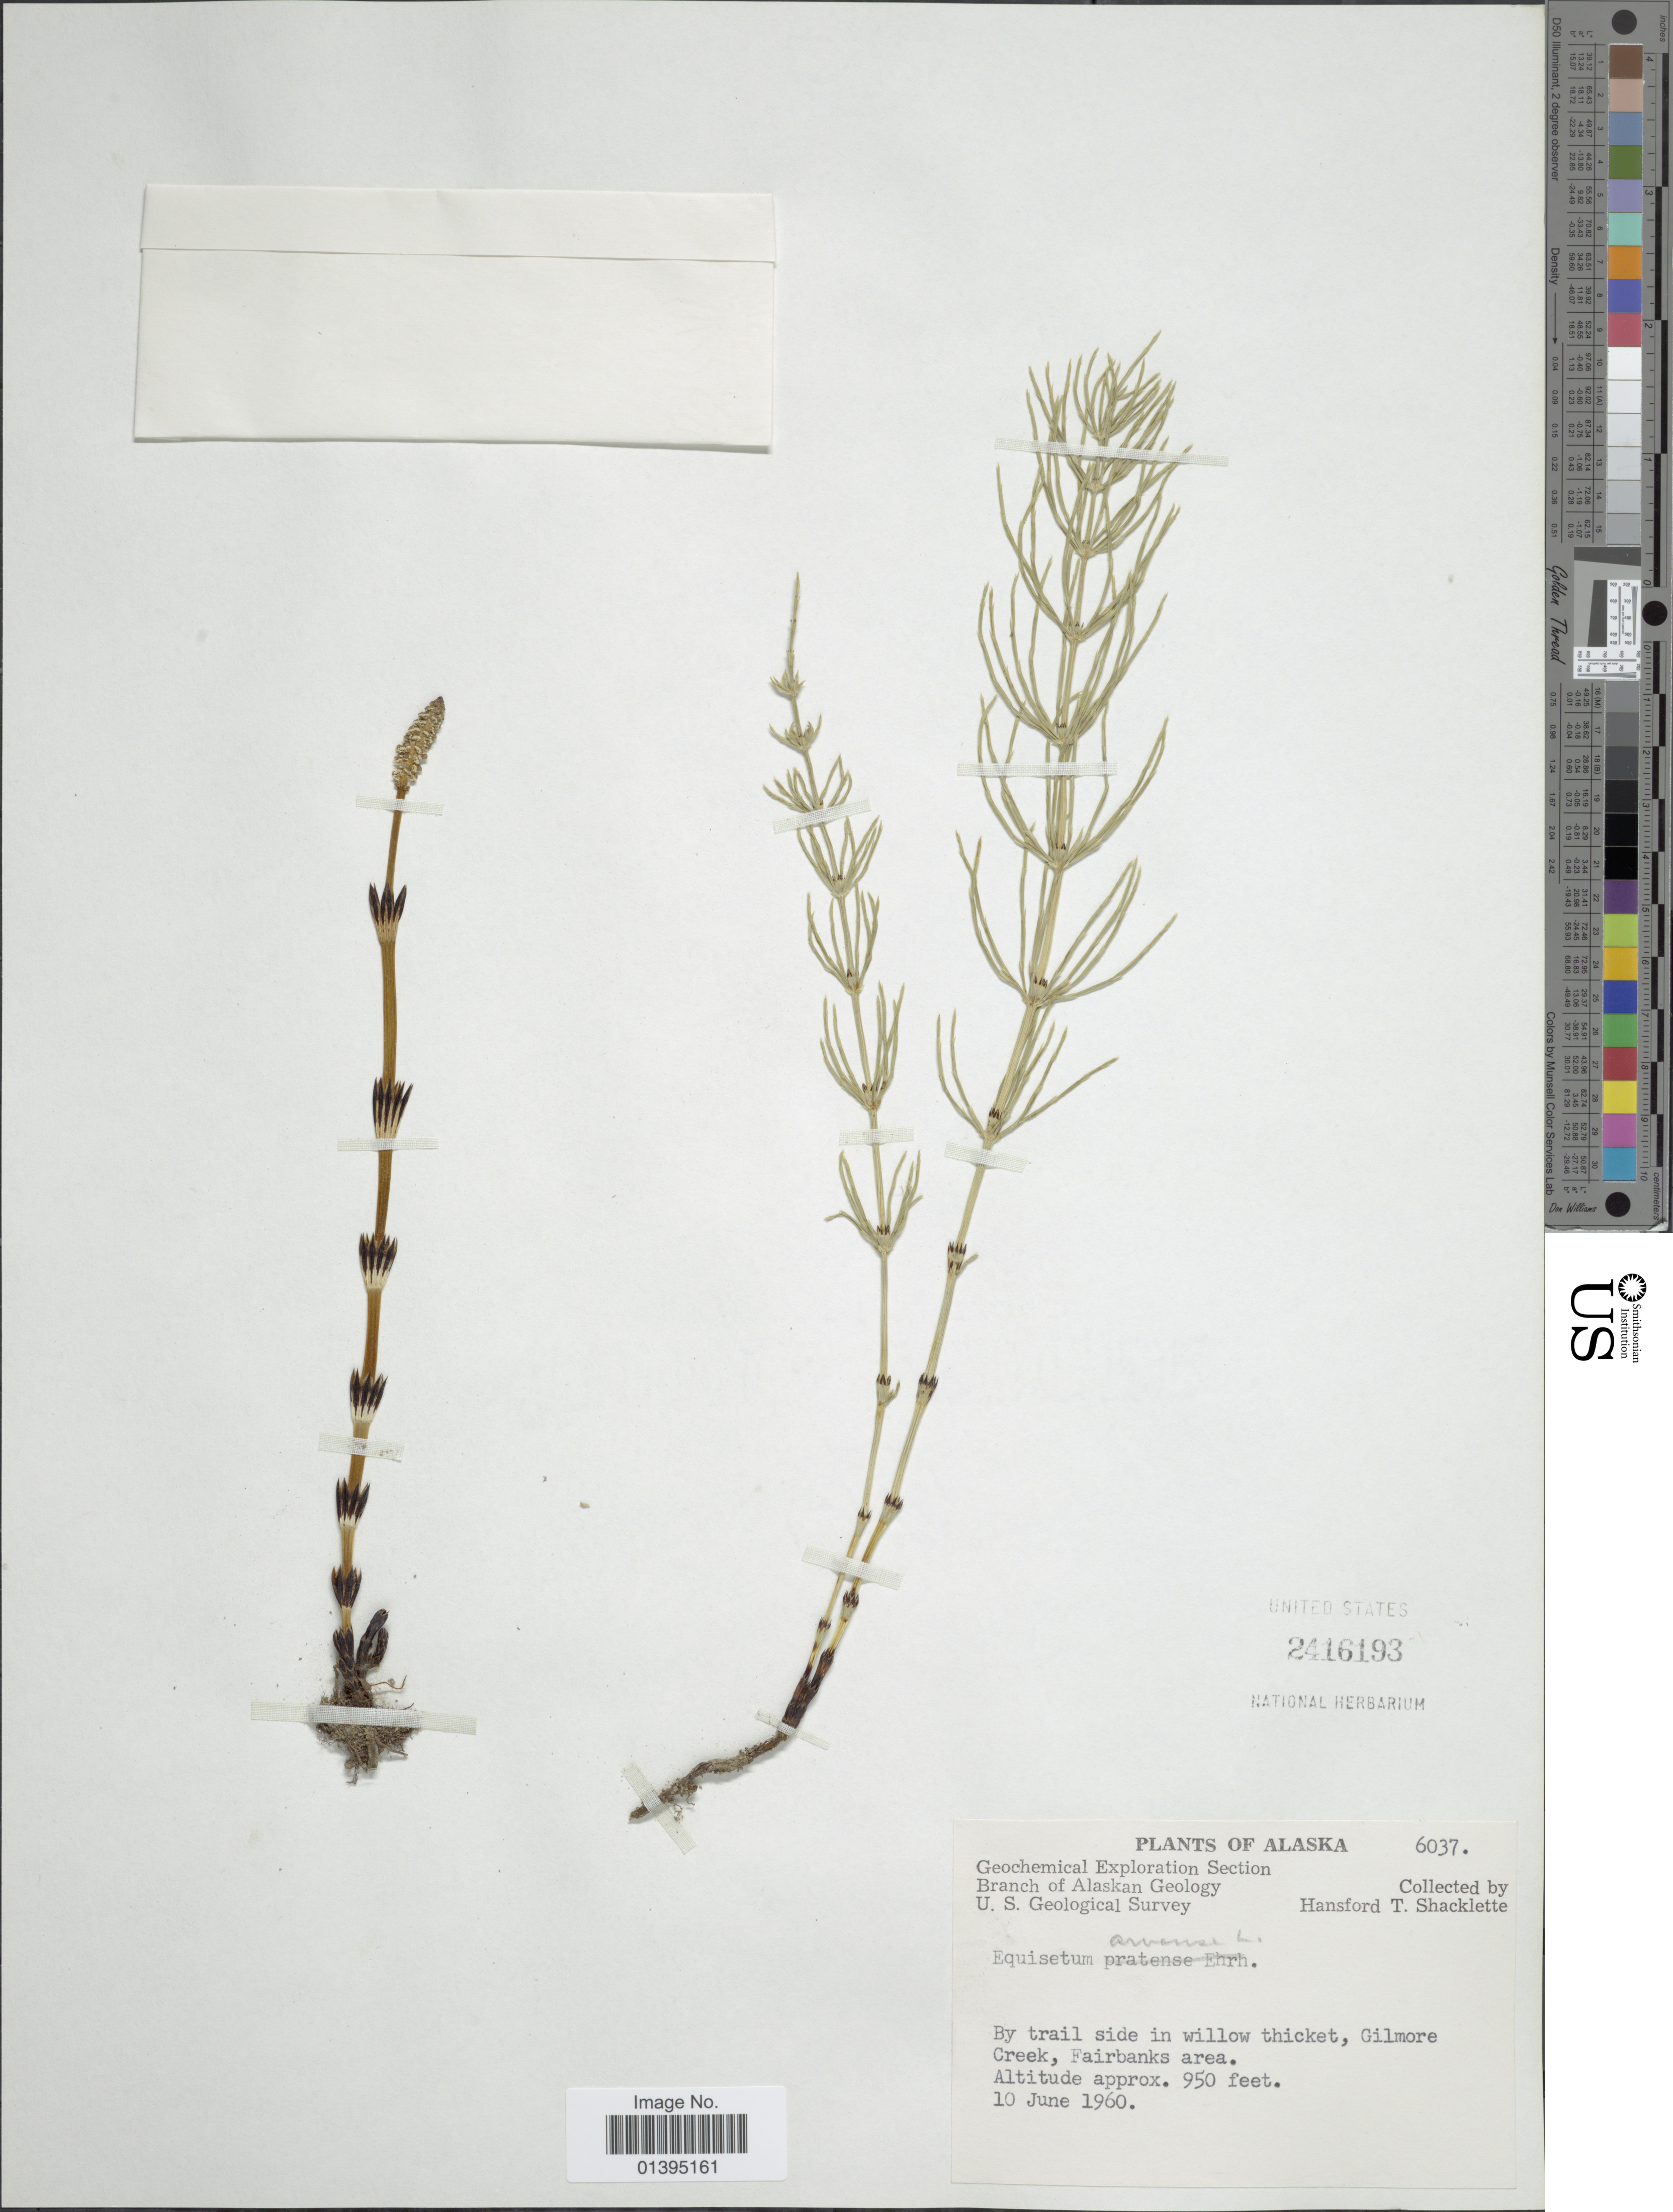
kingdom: Plantae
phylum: Tracheophyta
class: Polypodiopsida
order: Equisetales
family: Equisetaceae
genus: Equisetum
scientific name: Equisetum arvense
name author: L.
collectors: H. Shacklette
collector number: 6037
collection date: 1960-06-10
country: United States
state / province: Alaska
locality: By trail side in willow thicket, Gilmore Creek, Fairbanks area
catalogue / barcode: US 2416193